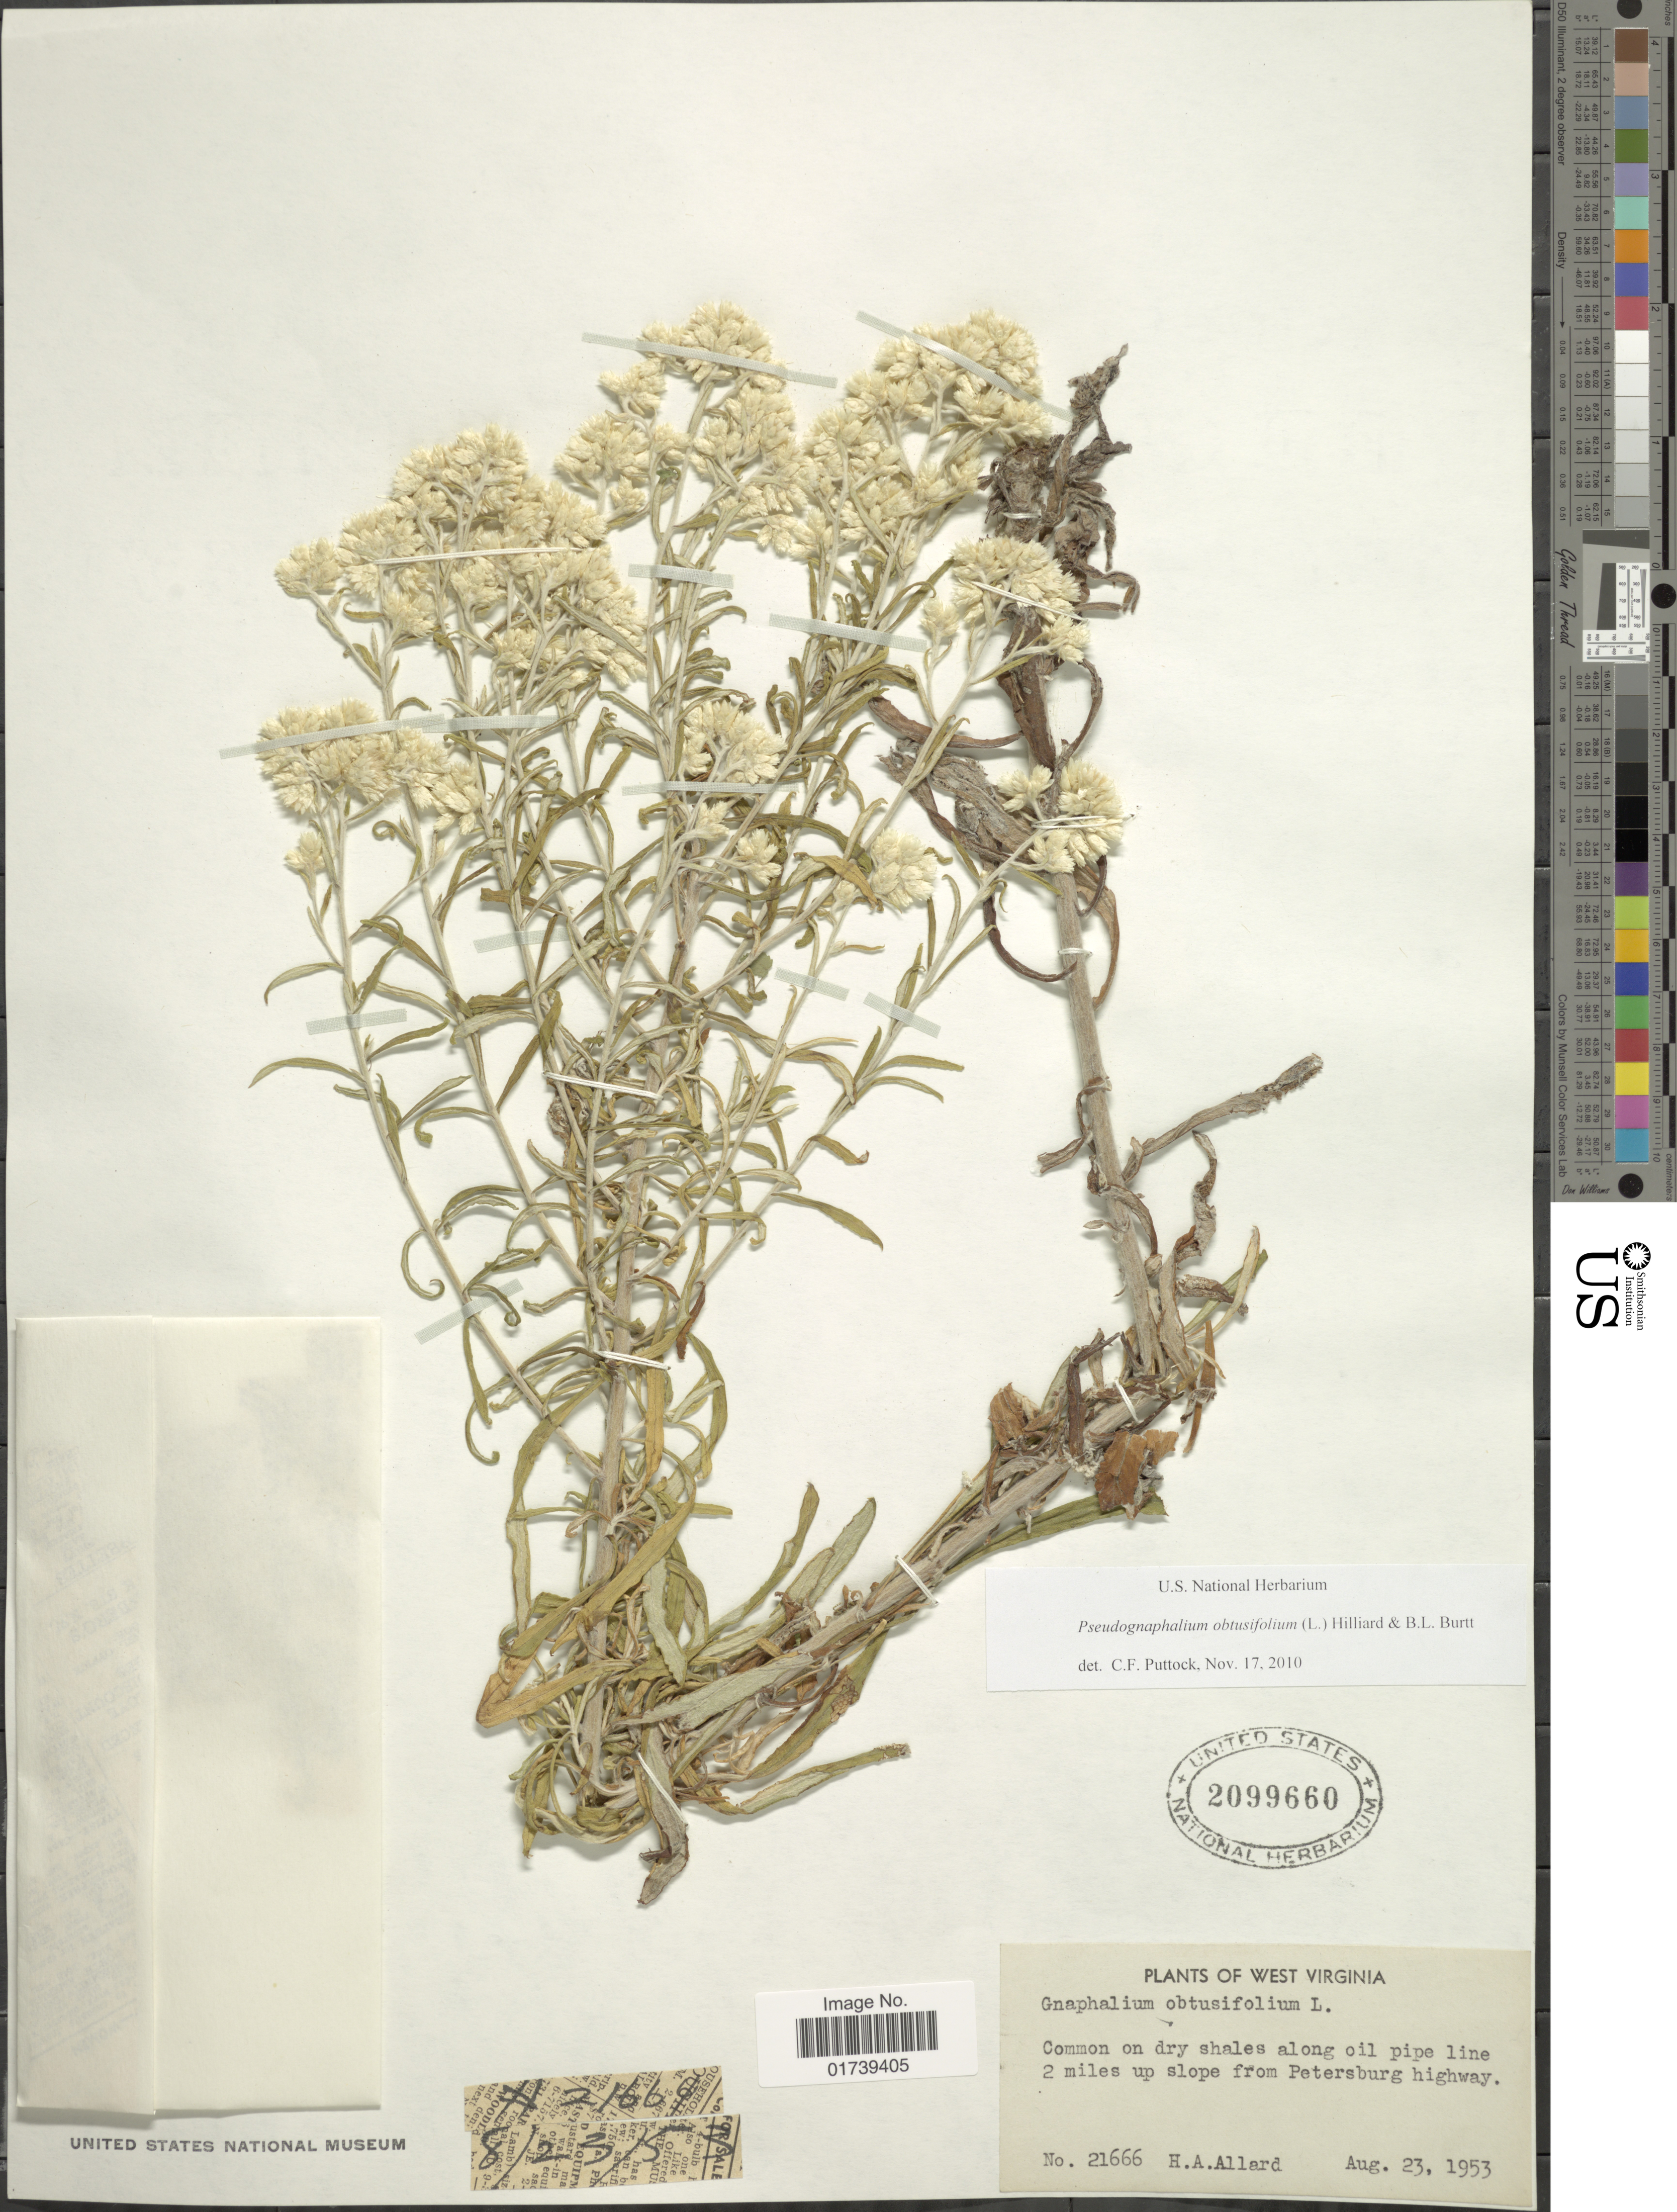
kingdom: Plantae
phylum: Tracheophyta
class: Magnoliopsida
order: Asterales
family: Asteraceae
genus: Pseudognaphalium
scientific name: Pseudognaphalium obtusifolium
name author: (L.) Hilliard & B.L. Burtt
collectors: H. A. Allard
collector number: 21666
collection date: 1953-08-23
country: United States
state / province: West Virginia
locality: Along oil pipe line 2 miles up slope from Petersburg Highway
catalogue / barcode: US 2099660